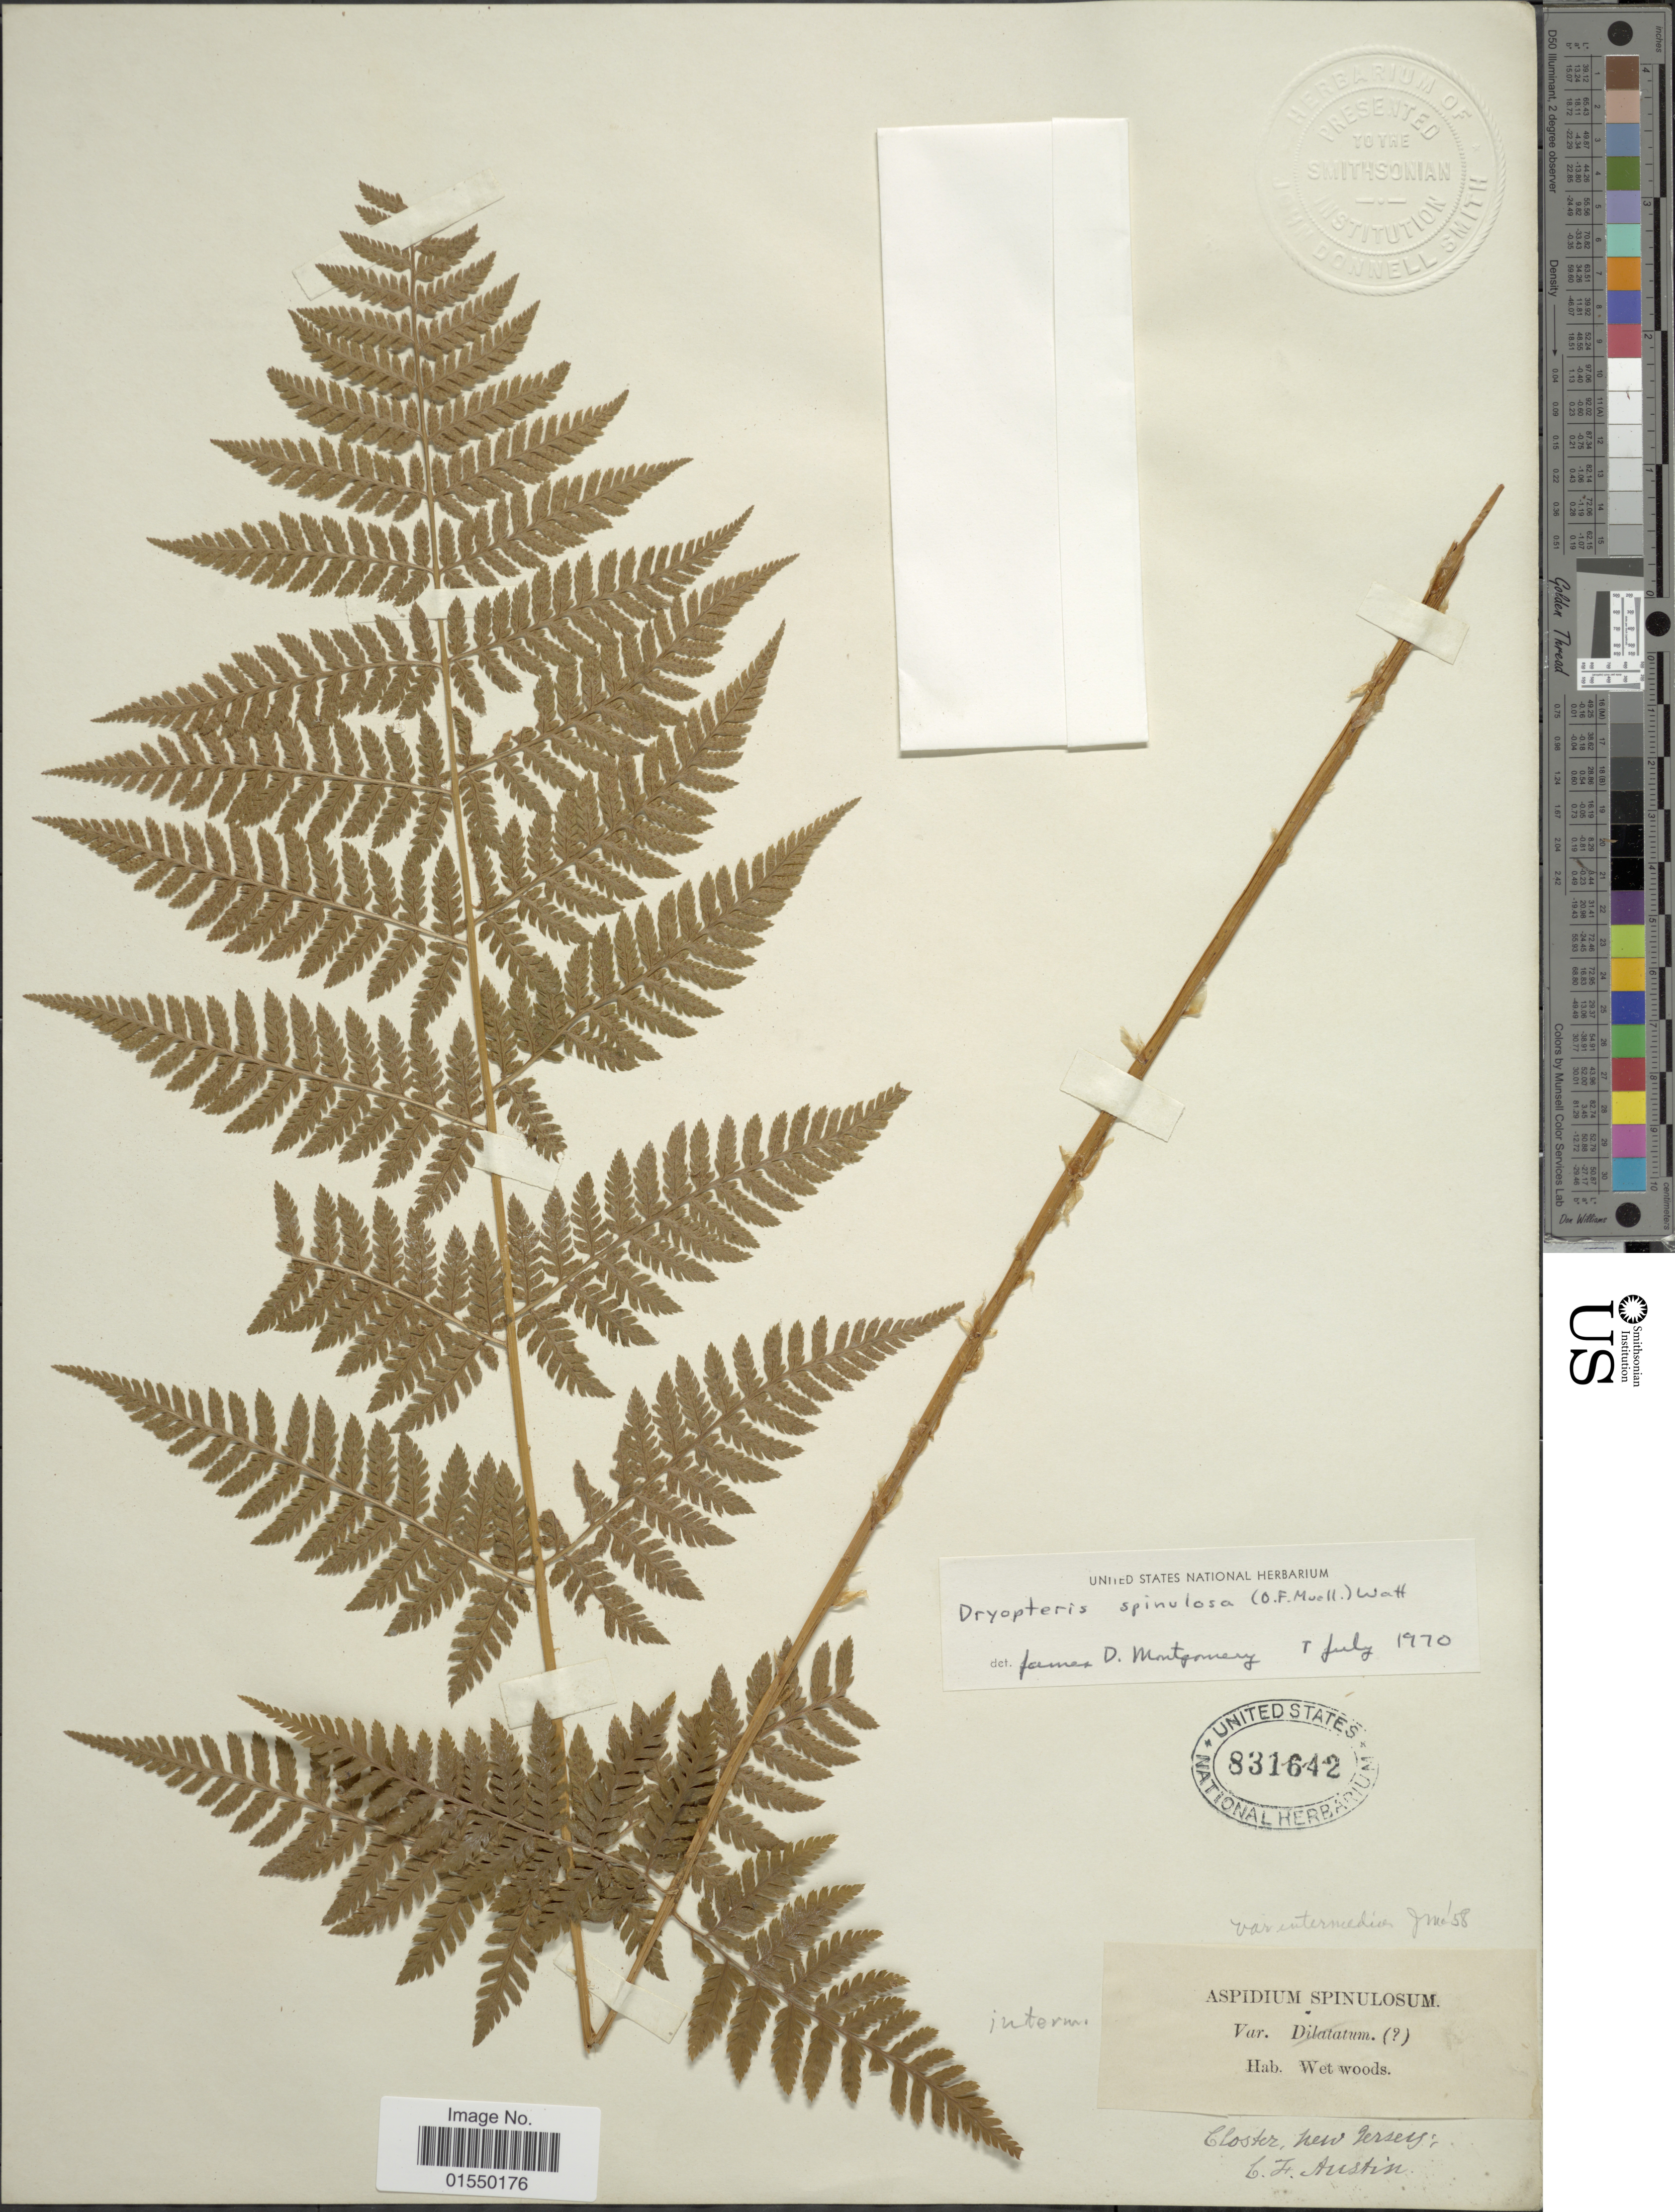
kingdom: Plantae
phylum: Tracheophyta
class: Polypodiopsida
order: Polypodiales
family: Dryopteridaceae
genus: Dryopteris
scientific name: Dryopteris carthusiana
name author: (Villars) H.P. Fuchs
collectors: C. F. Austin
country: United States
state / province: New Jersey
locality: Closter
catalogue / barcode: US 831642